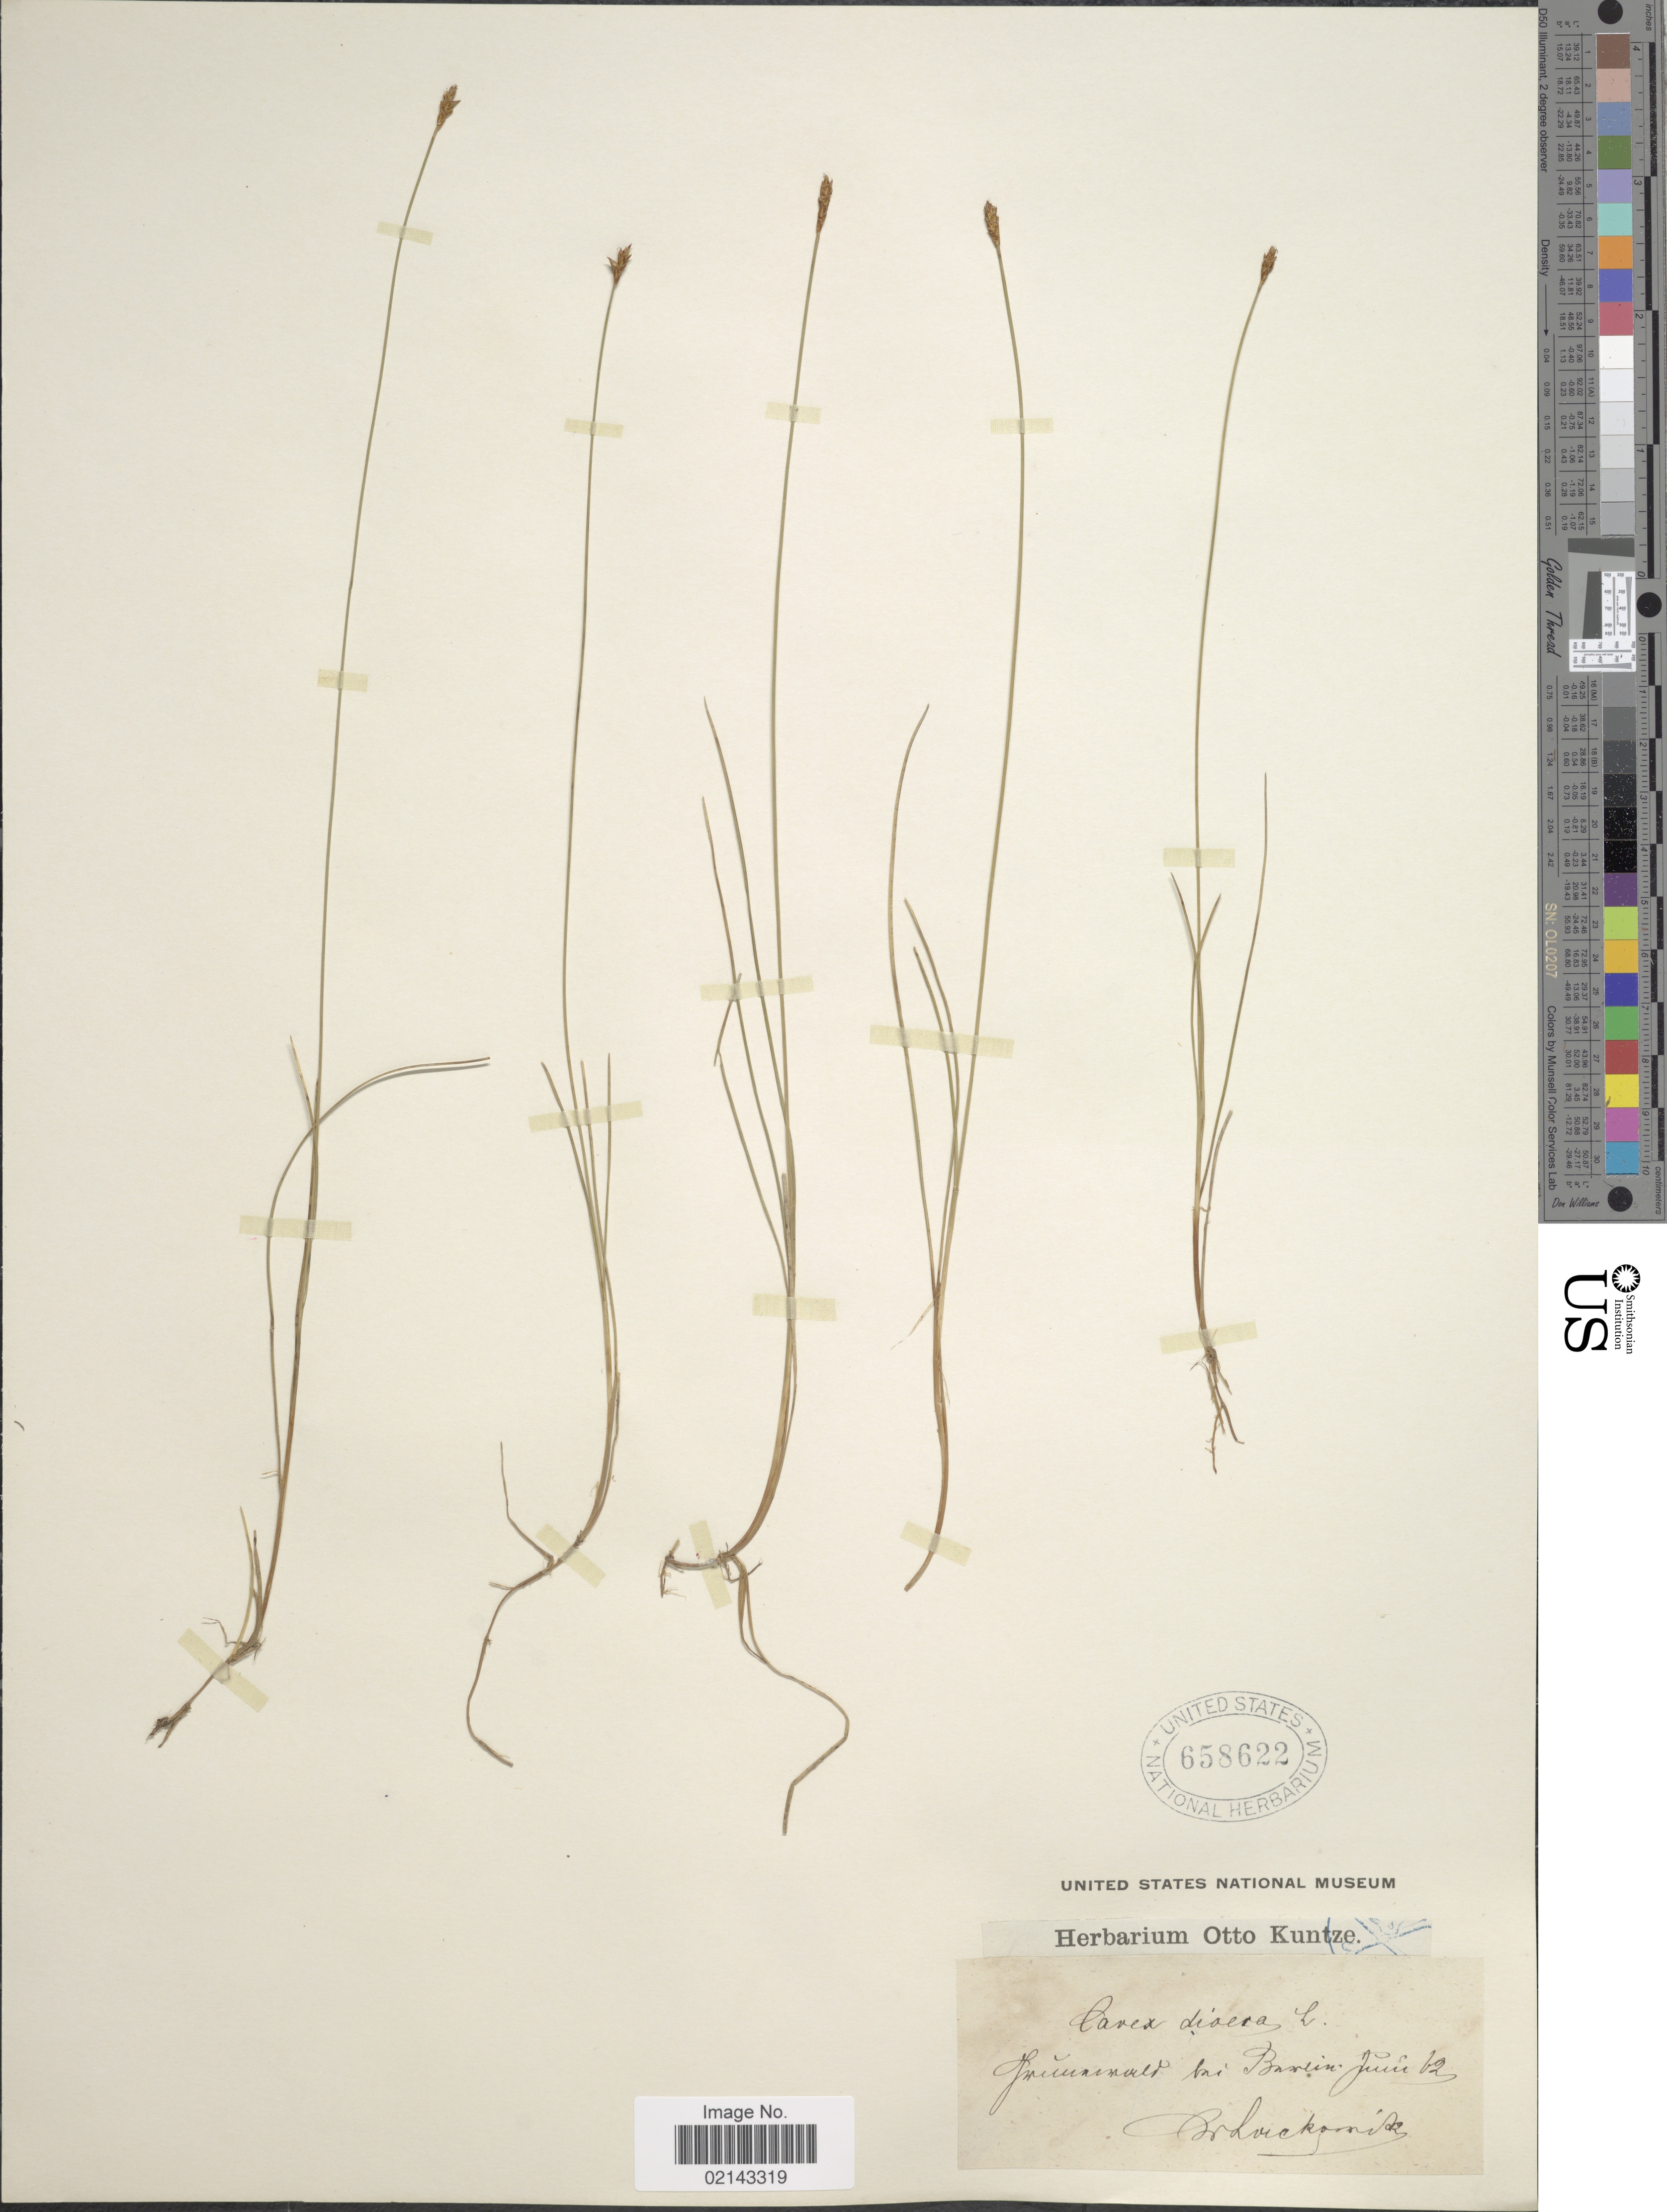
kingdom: Plantae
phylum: Tracheophyta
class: Liliopsida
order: Poales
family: Cyperaceae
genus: Carex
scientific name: Carex dioica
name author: L.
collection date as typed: Transcribed d/m/y: /6/62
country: Germany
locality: Grunewald bai [illegible text]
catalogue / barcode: US 658622